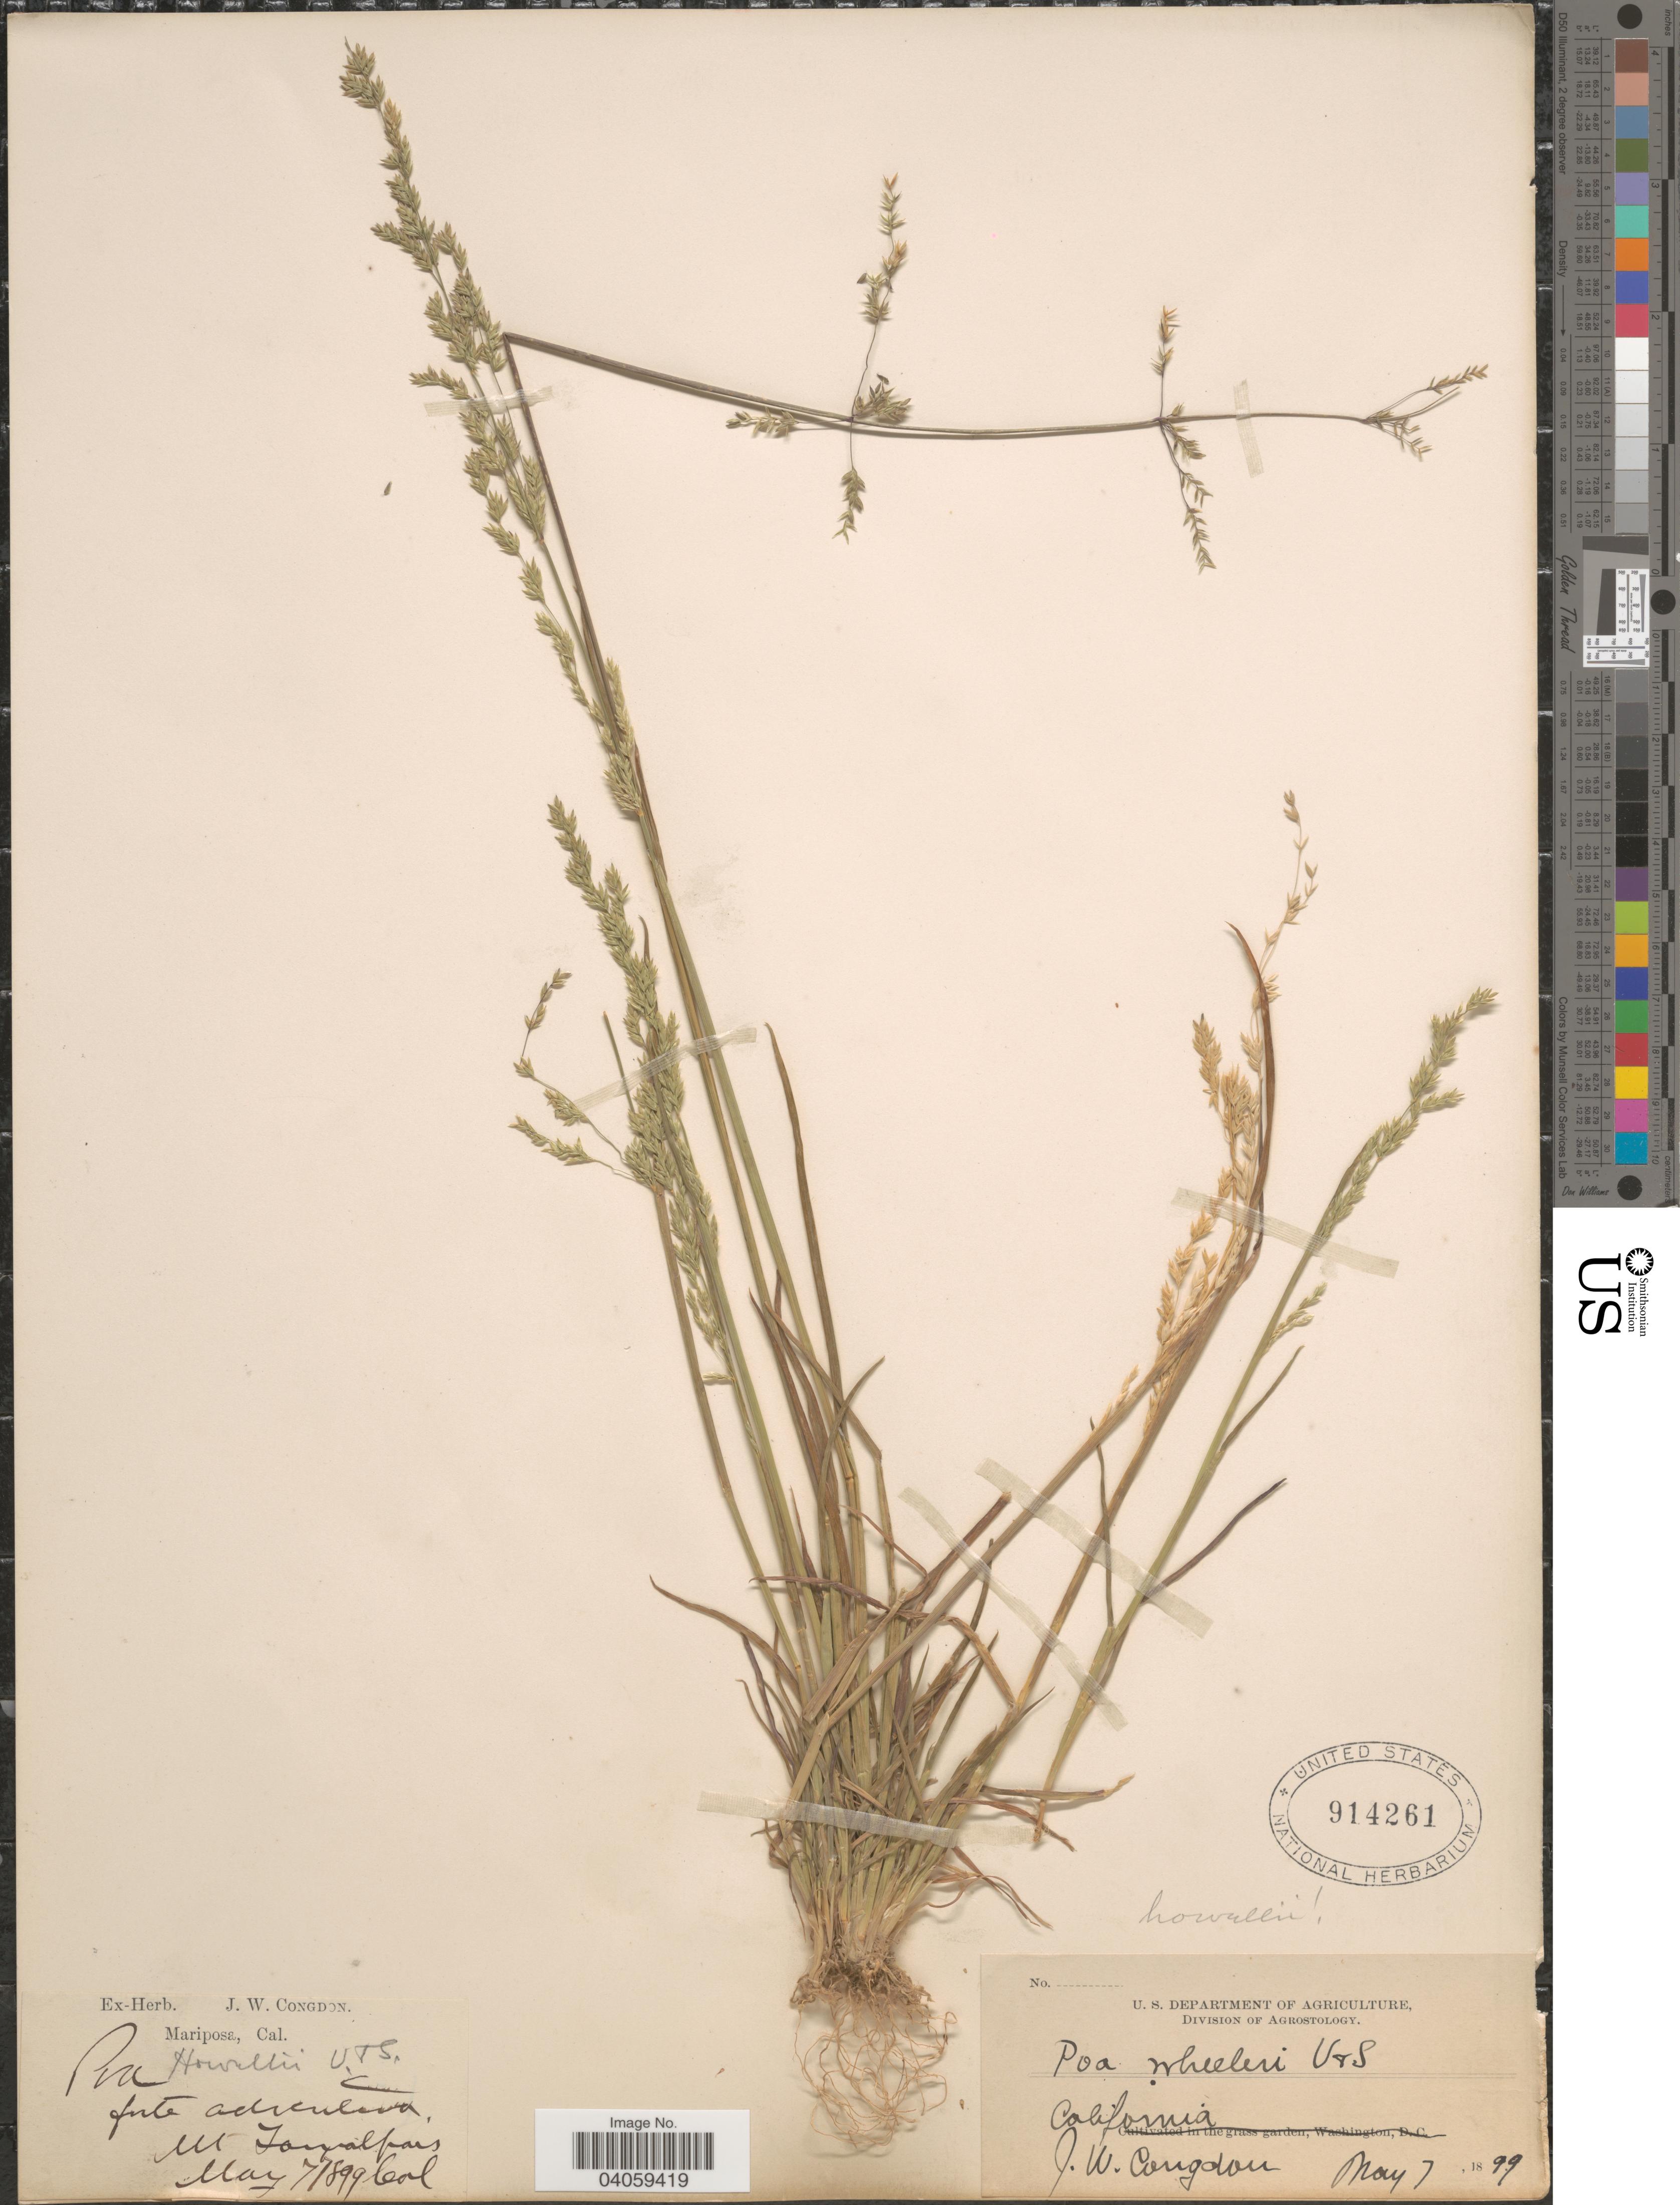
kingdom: Plantae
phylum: Tracheophyta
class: Liliopsida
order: Poales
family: Poaceae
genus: Poa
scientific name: Poa howellii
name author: Vasey & Scribn.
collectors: J. W. Congdon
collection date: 1899-05-07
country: United States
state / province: California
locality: Mt Tamalpais.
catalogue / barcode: US 914261